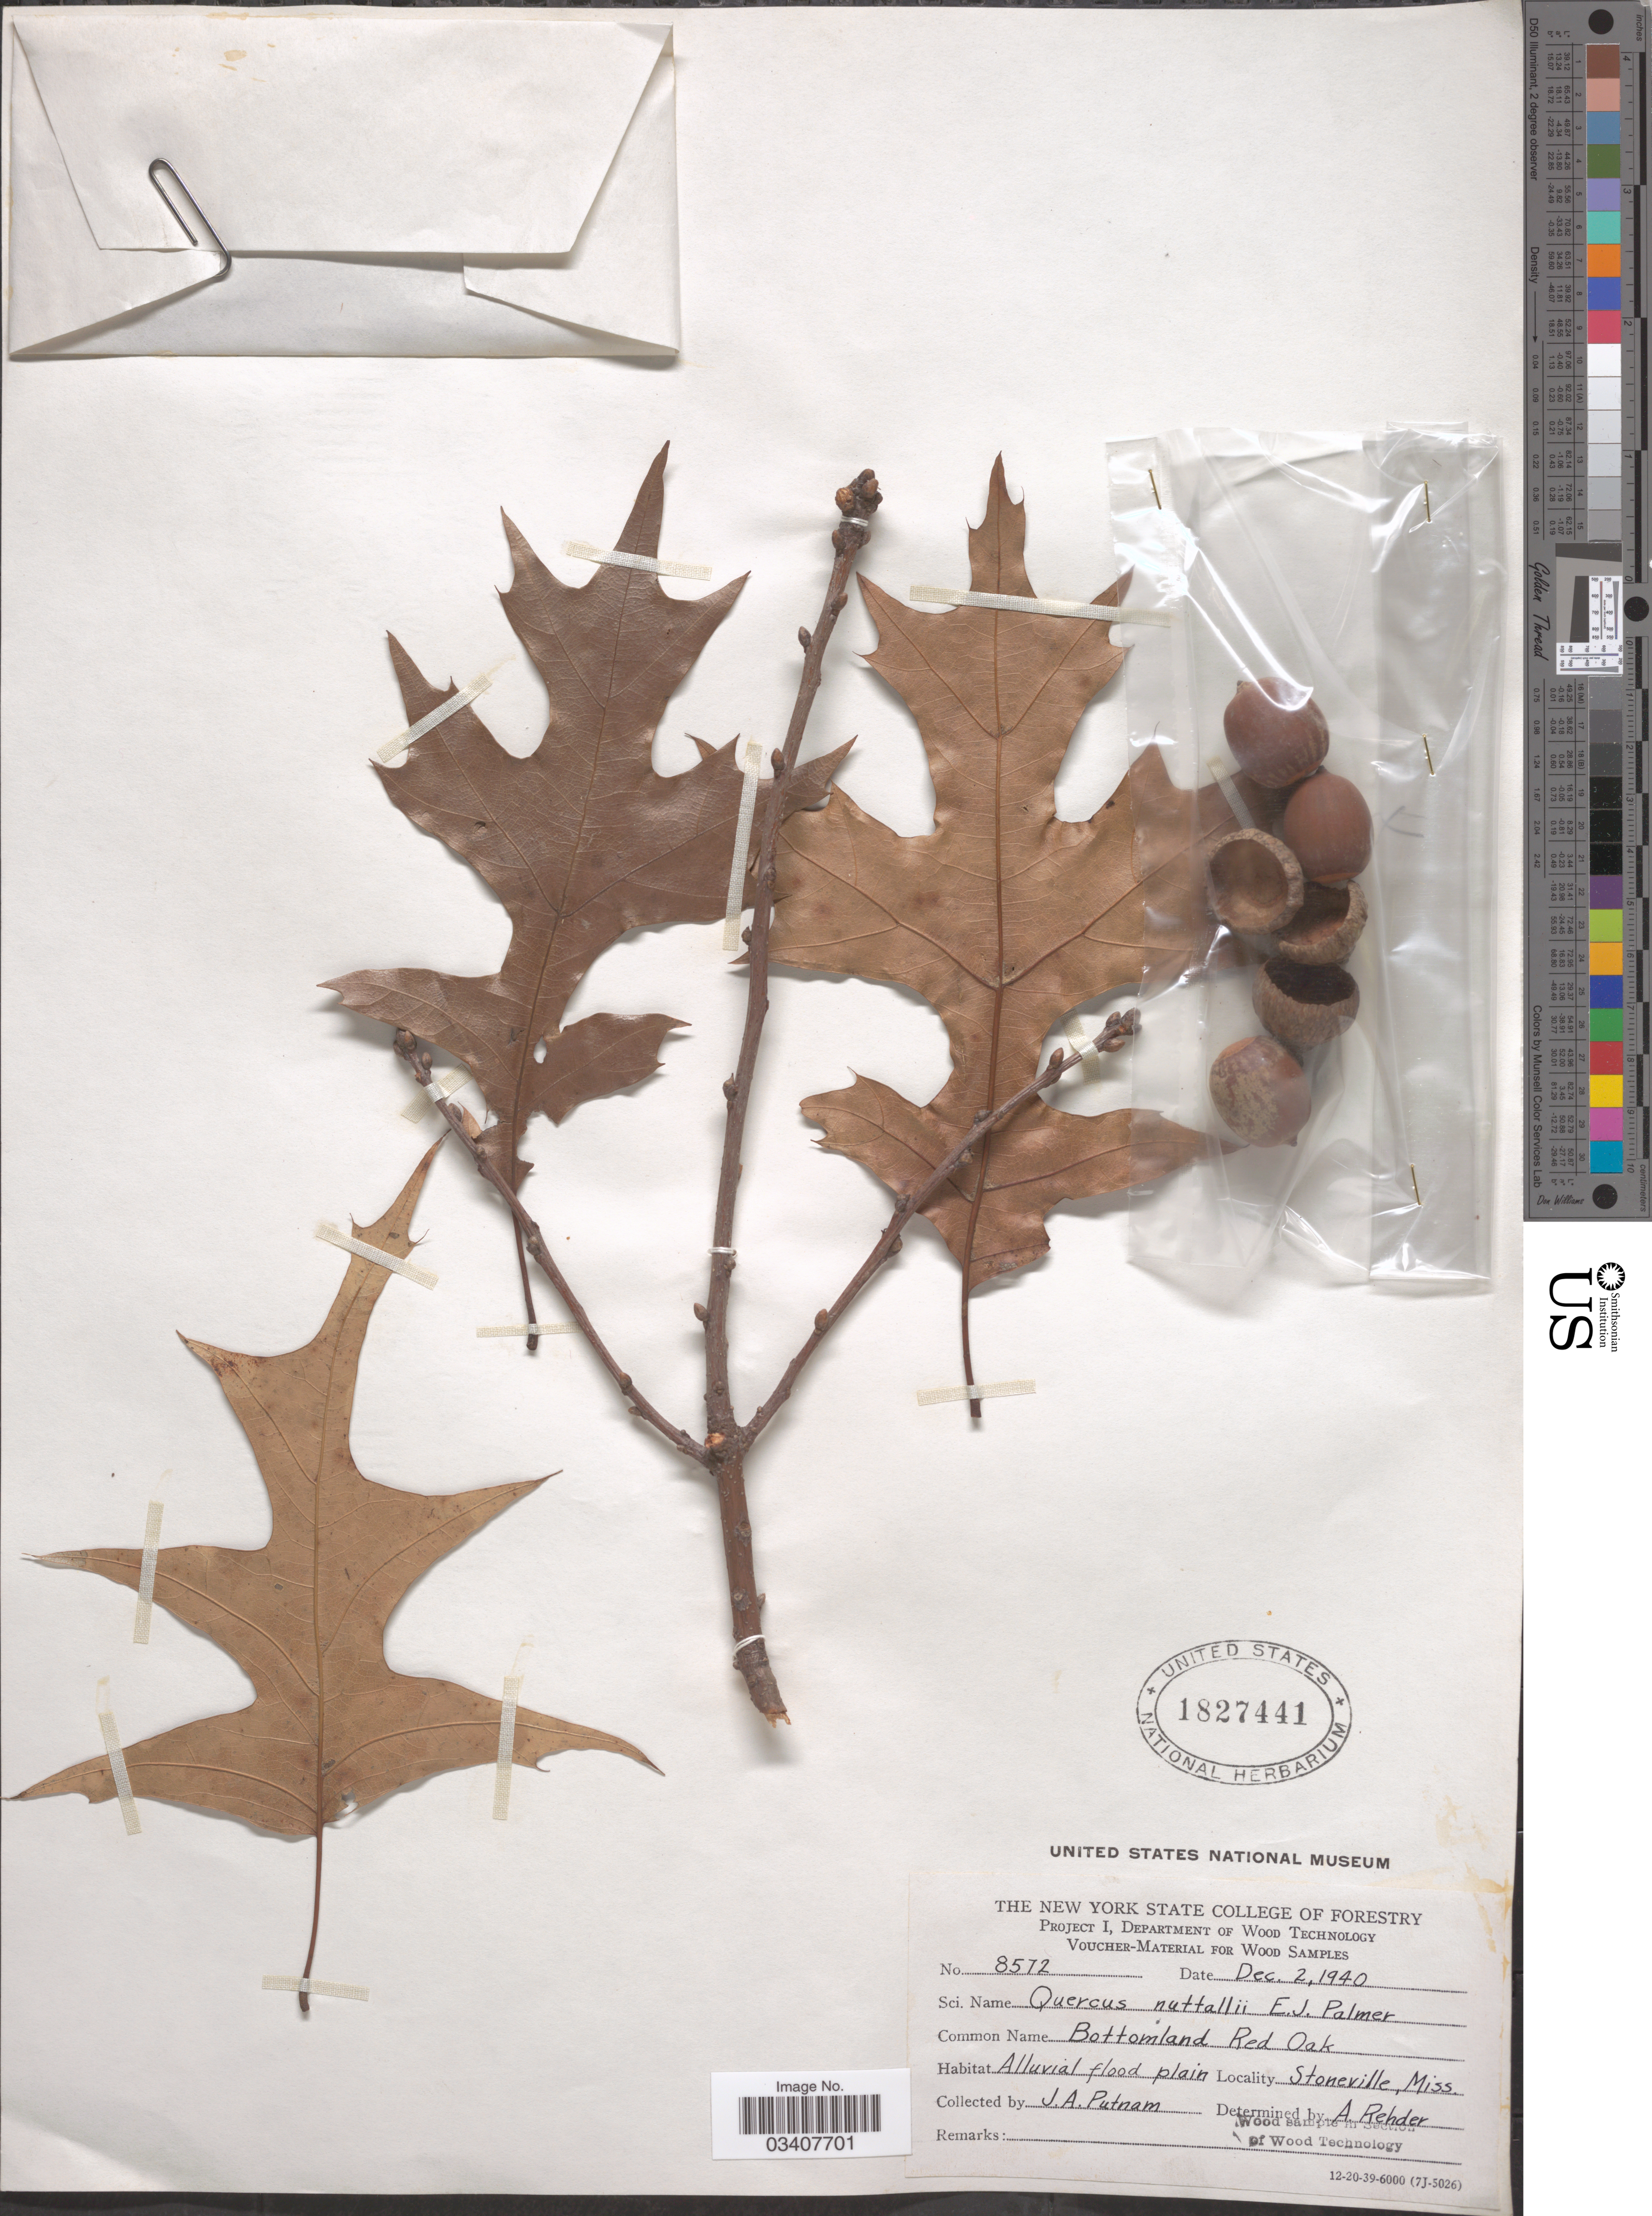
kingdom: Plantae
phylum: Tracheophyta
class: Magnoliopsida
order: Fagales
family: Fagaceae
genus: Quercus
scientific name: Quercus nuttallii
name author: E.J. Palmer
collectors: J. Putnam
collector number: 8572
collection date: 1940-12-02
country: United States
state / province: Mississippi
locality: Stoneville.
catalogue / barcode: US 1827441